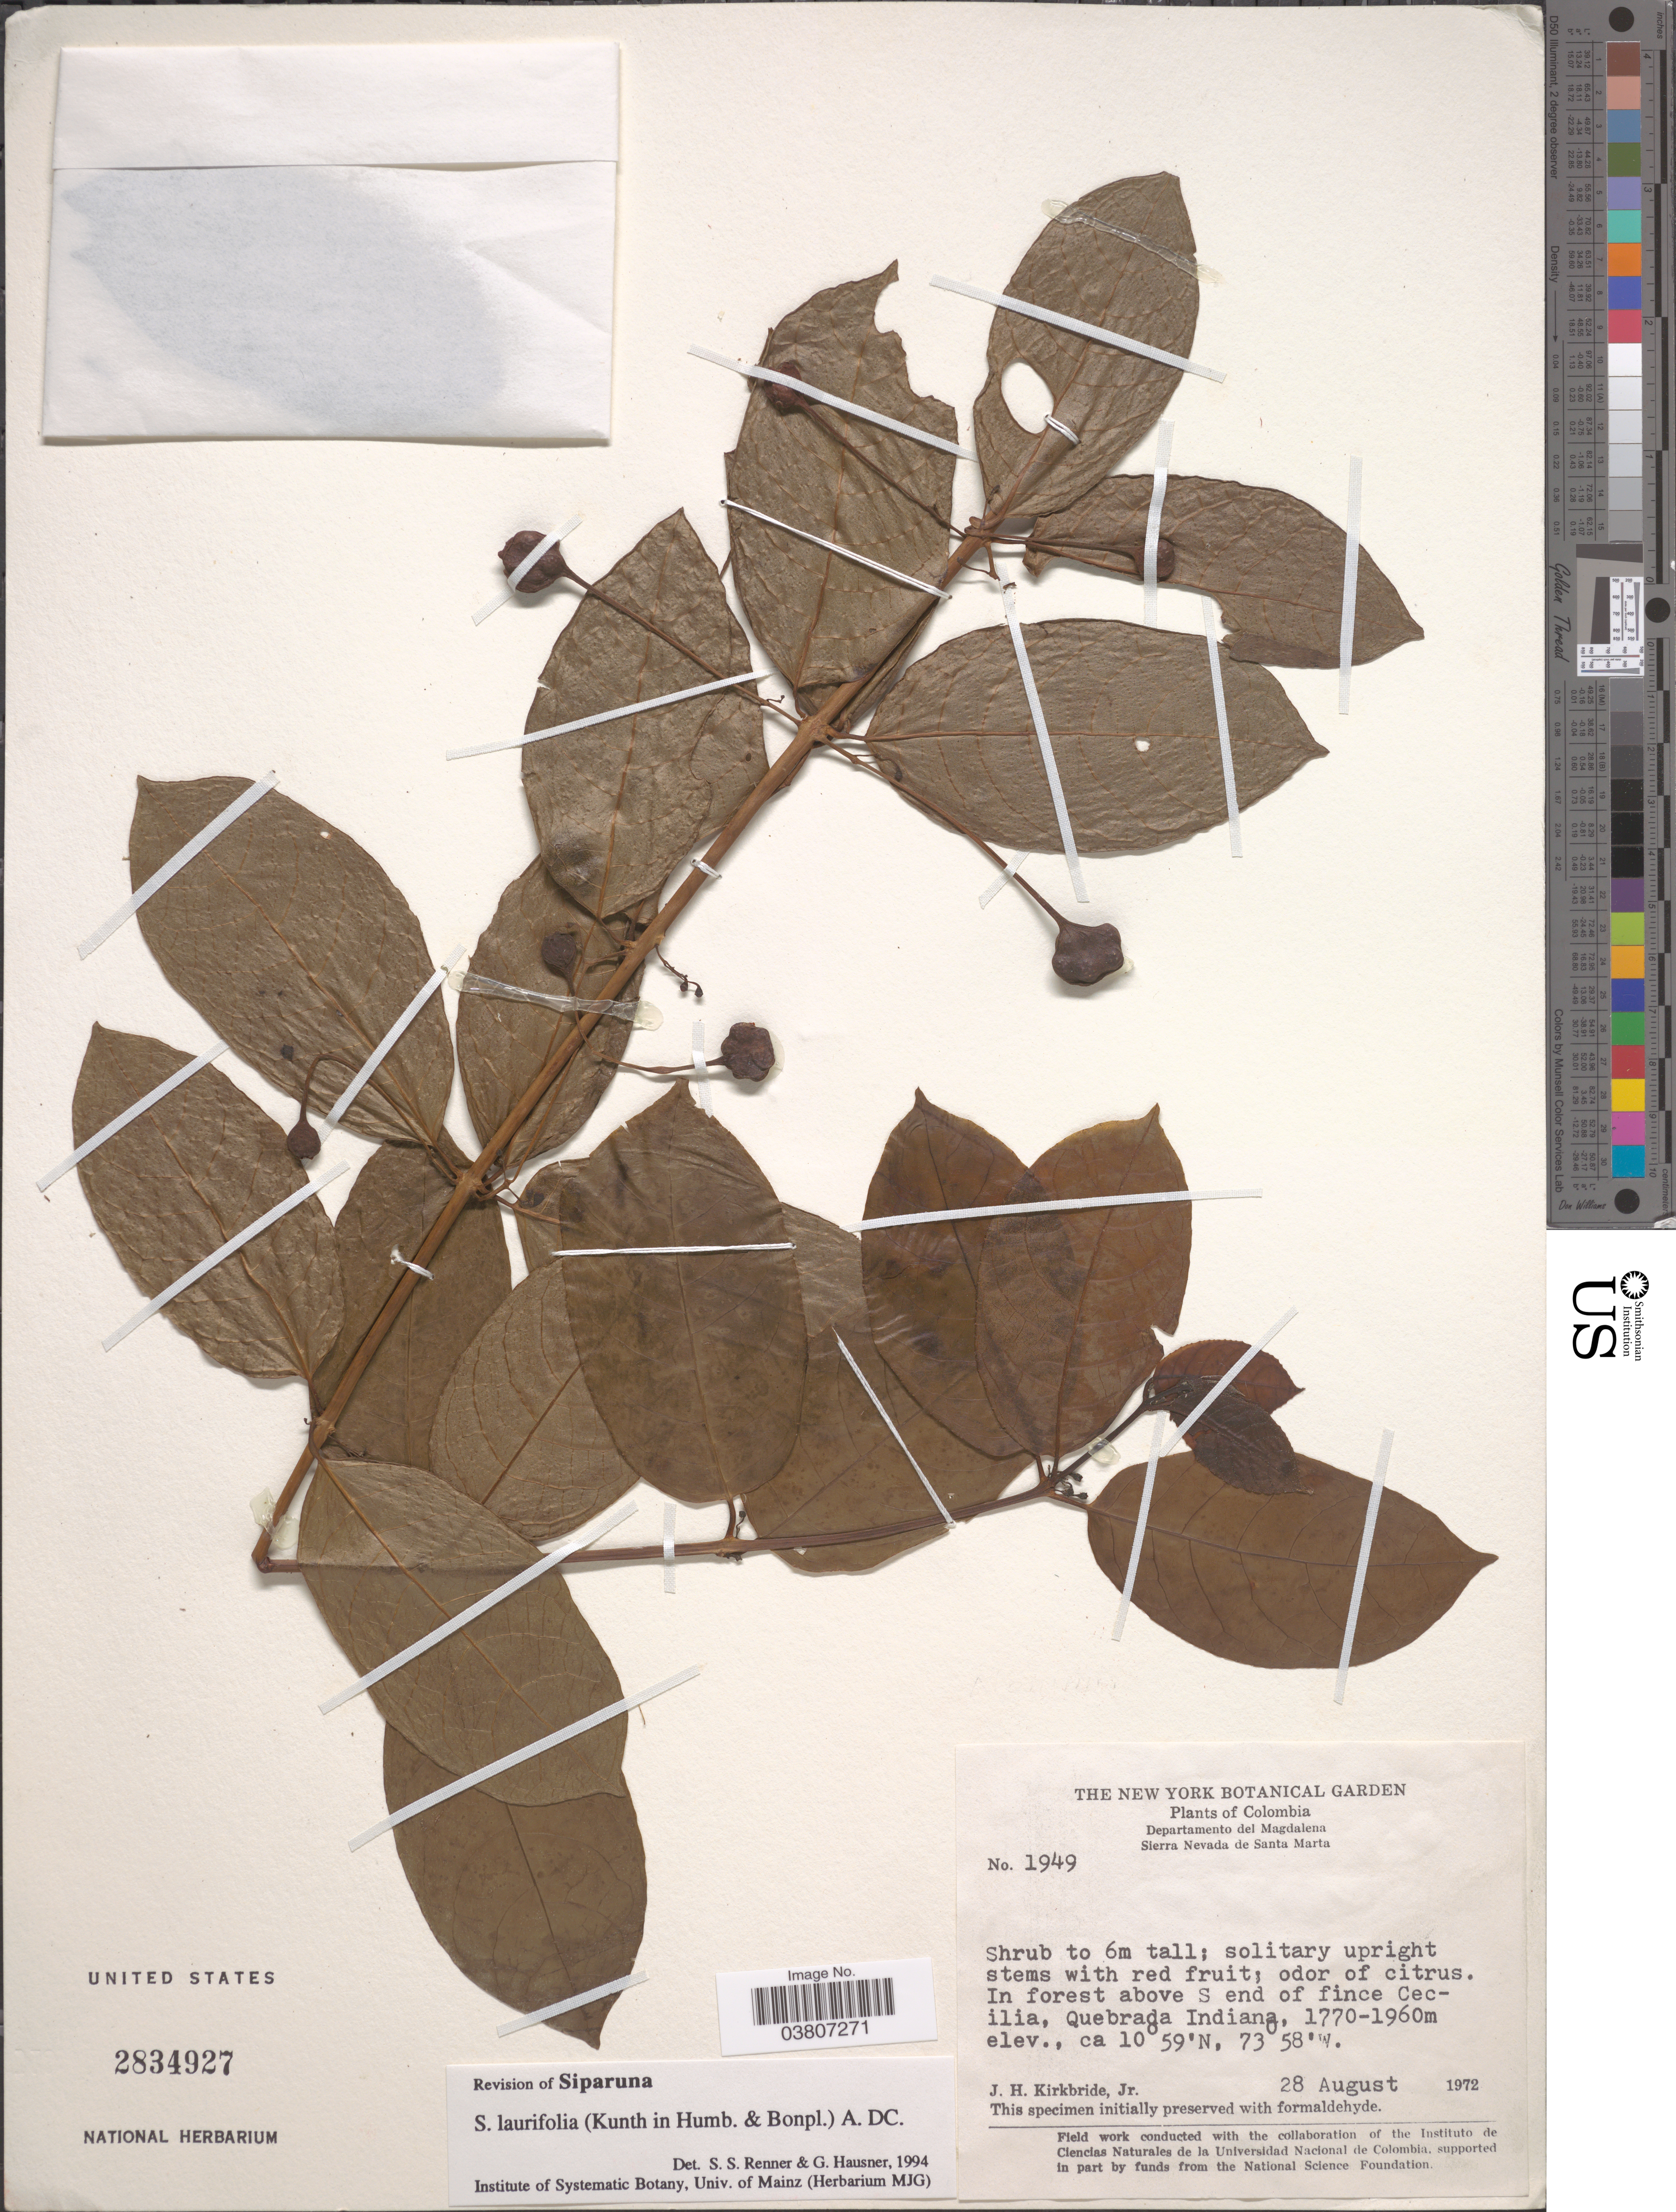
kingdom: Plantae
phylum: Tracheophyta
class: Magnoliopsida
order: Laurales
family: Siparunaceae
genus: Siparuna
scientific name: Siparuna laurifolia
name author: (Kunth) A. DC.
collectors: J. H. Kirkbride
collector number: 1949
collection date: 1972-08-28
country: Colombia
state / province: Magdalena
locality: Departamento del Magdalena. Sierra Nevada de Santa Marta. In forest above S end of fince Cecilia, Quebrada Indiana.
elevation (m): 1770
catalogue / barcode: US 2834927